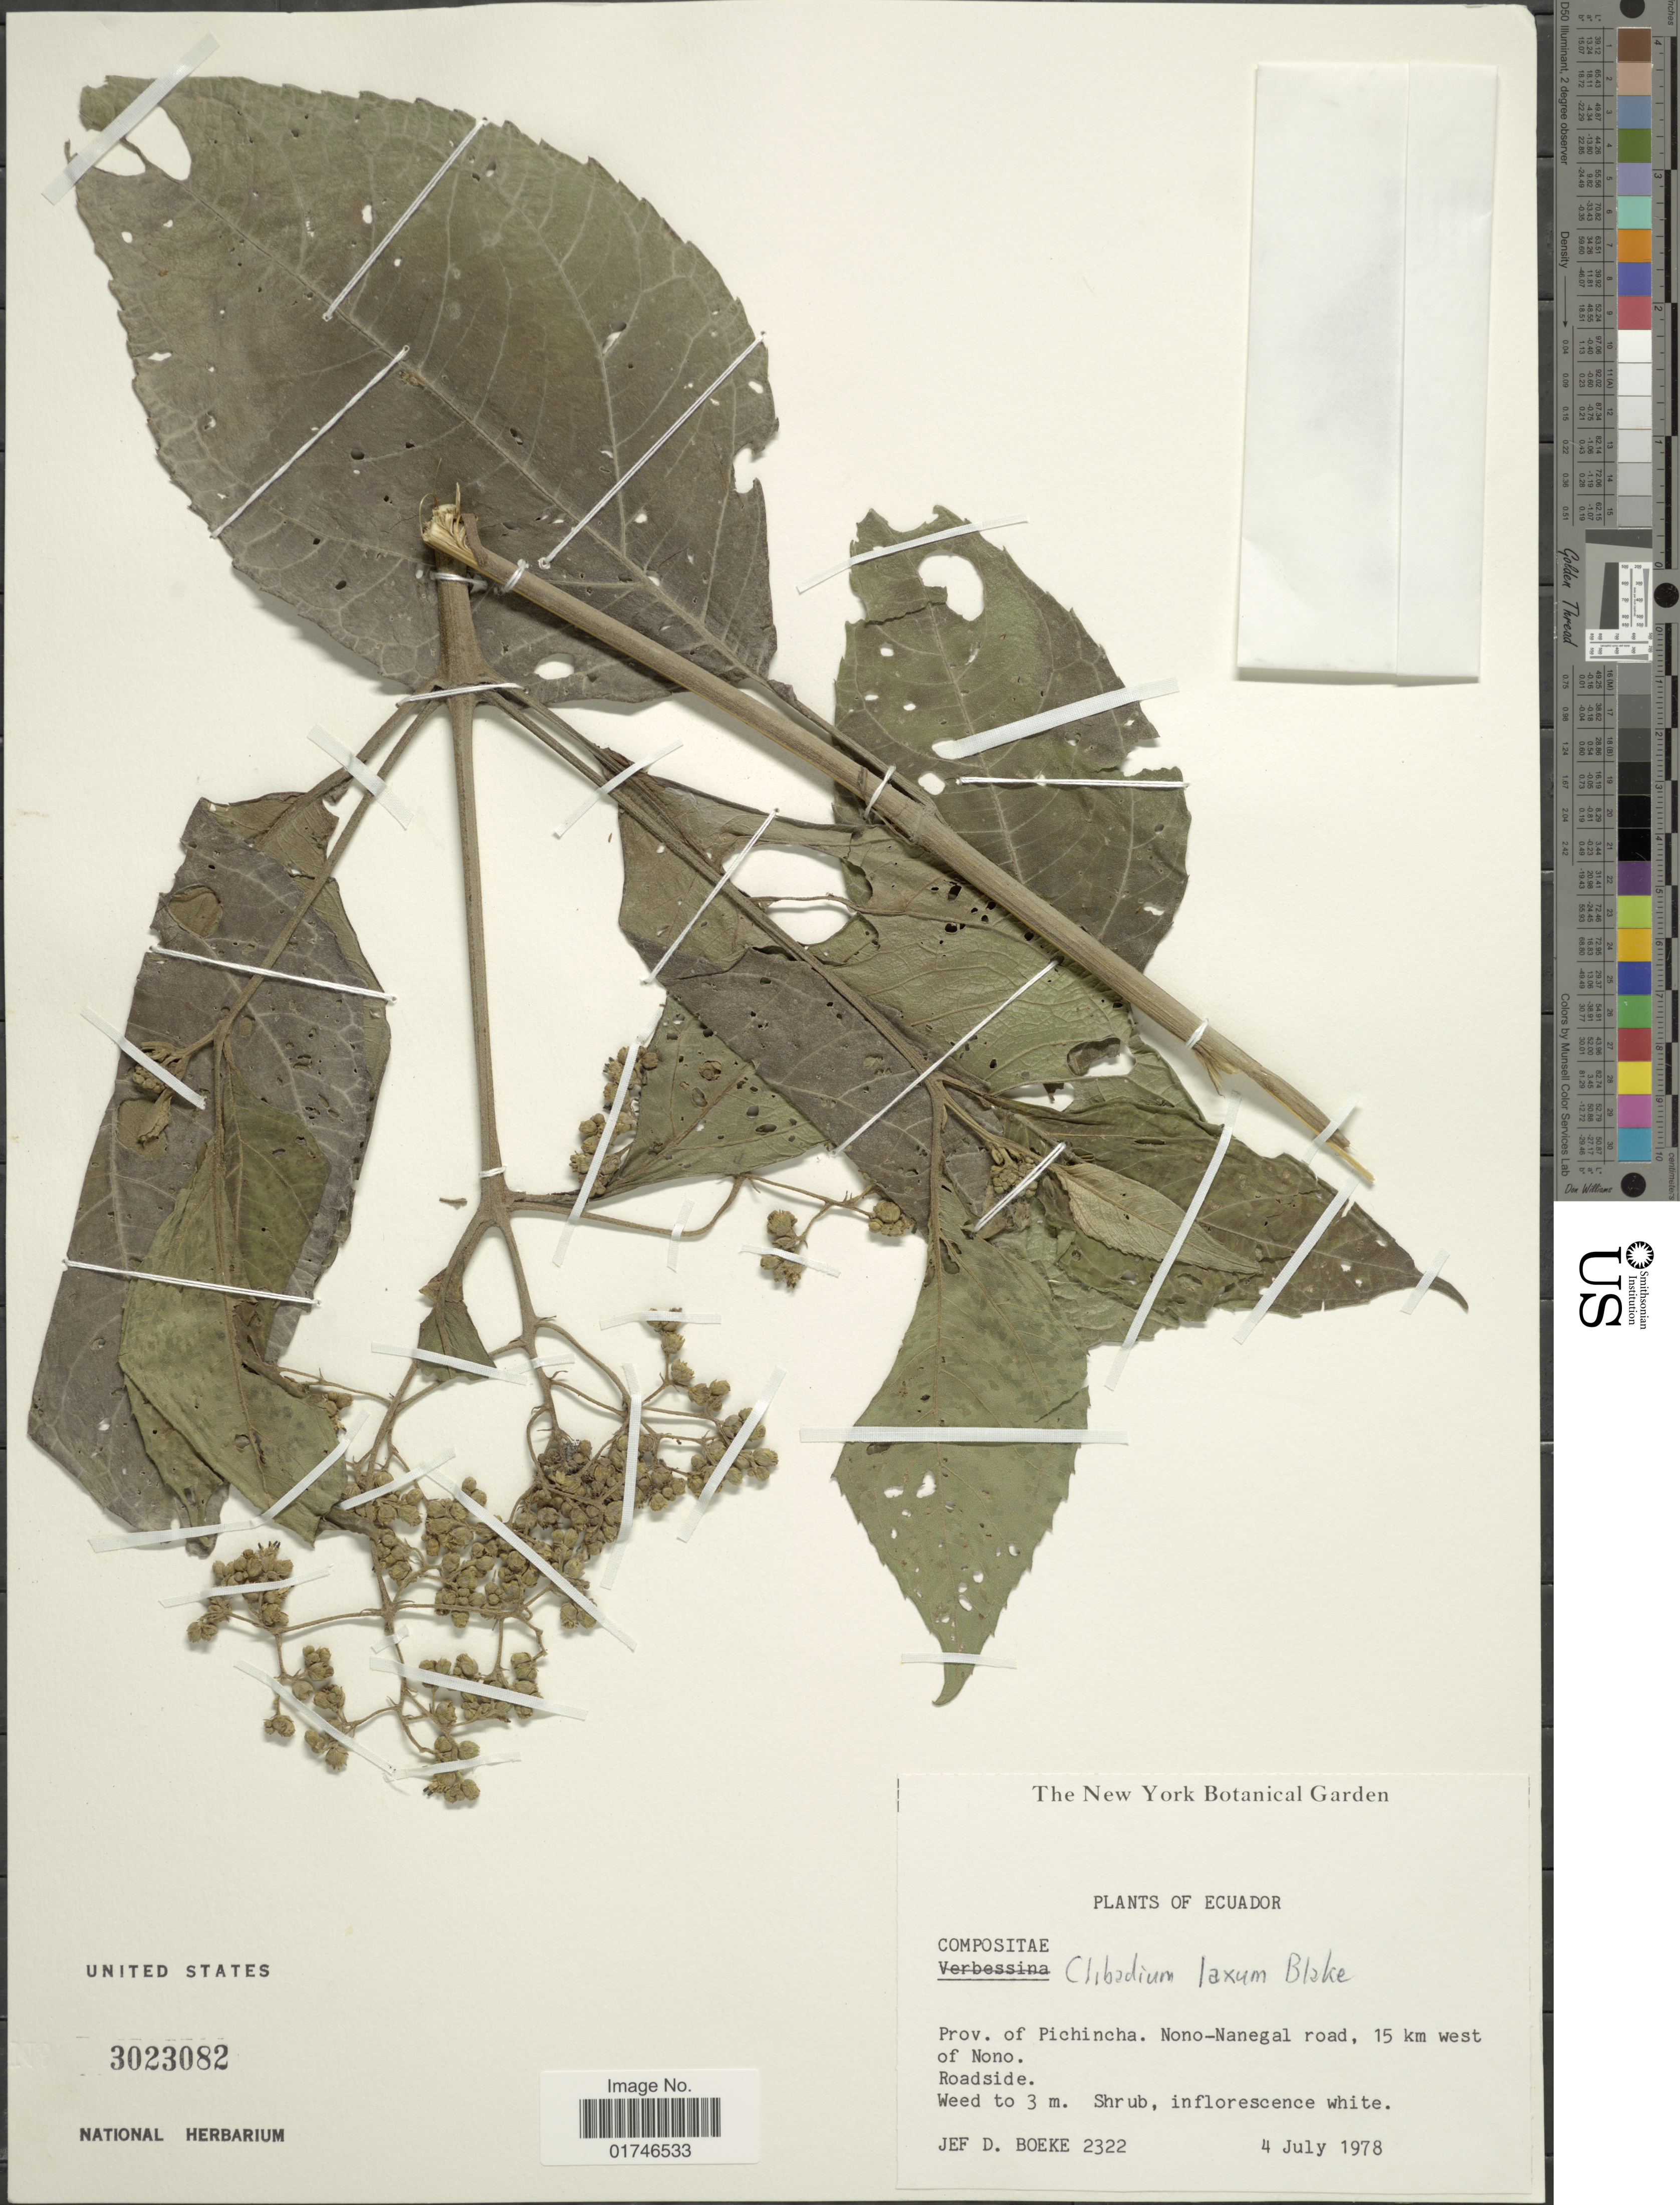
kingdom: Plantae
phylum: Tracheophyta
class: Magnoliopsida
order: Asterales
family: Asteraceae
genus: Clibadium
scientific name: Clibadium laxum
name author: S.F. Blake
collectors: J. D. Boeke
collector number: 2322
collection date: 1978-07-04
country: Ecuador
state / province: Pichincha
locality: Prov. of Pichincha. Nono-Nanegal road, 15 km west of Nono. Roadside.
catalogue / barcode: US 3023082